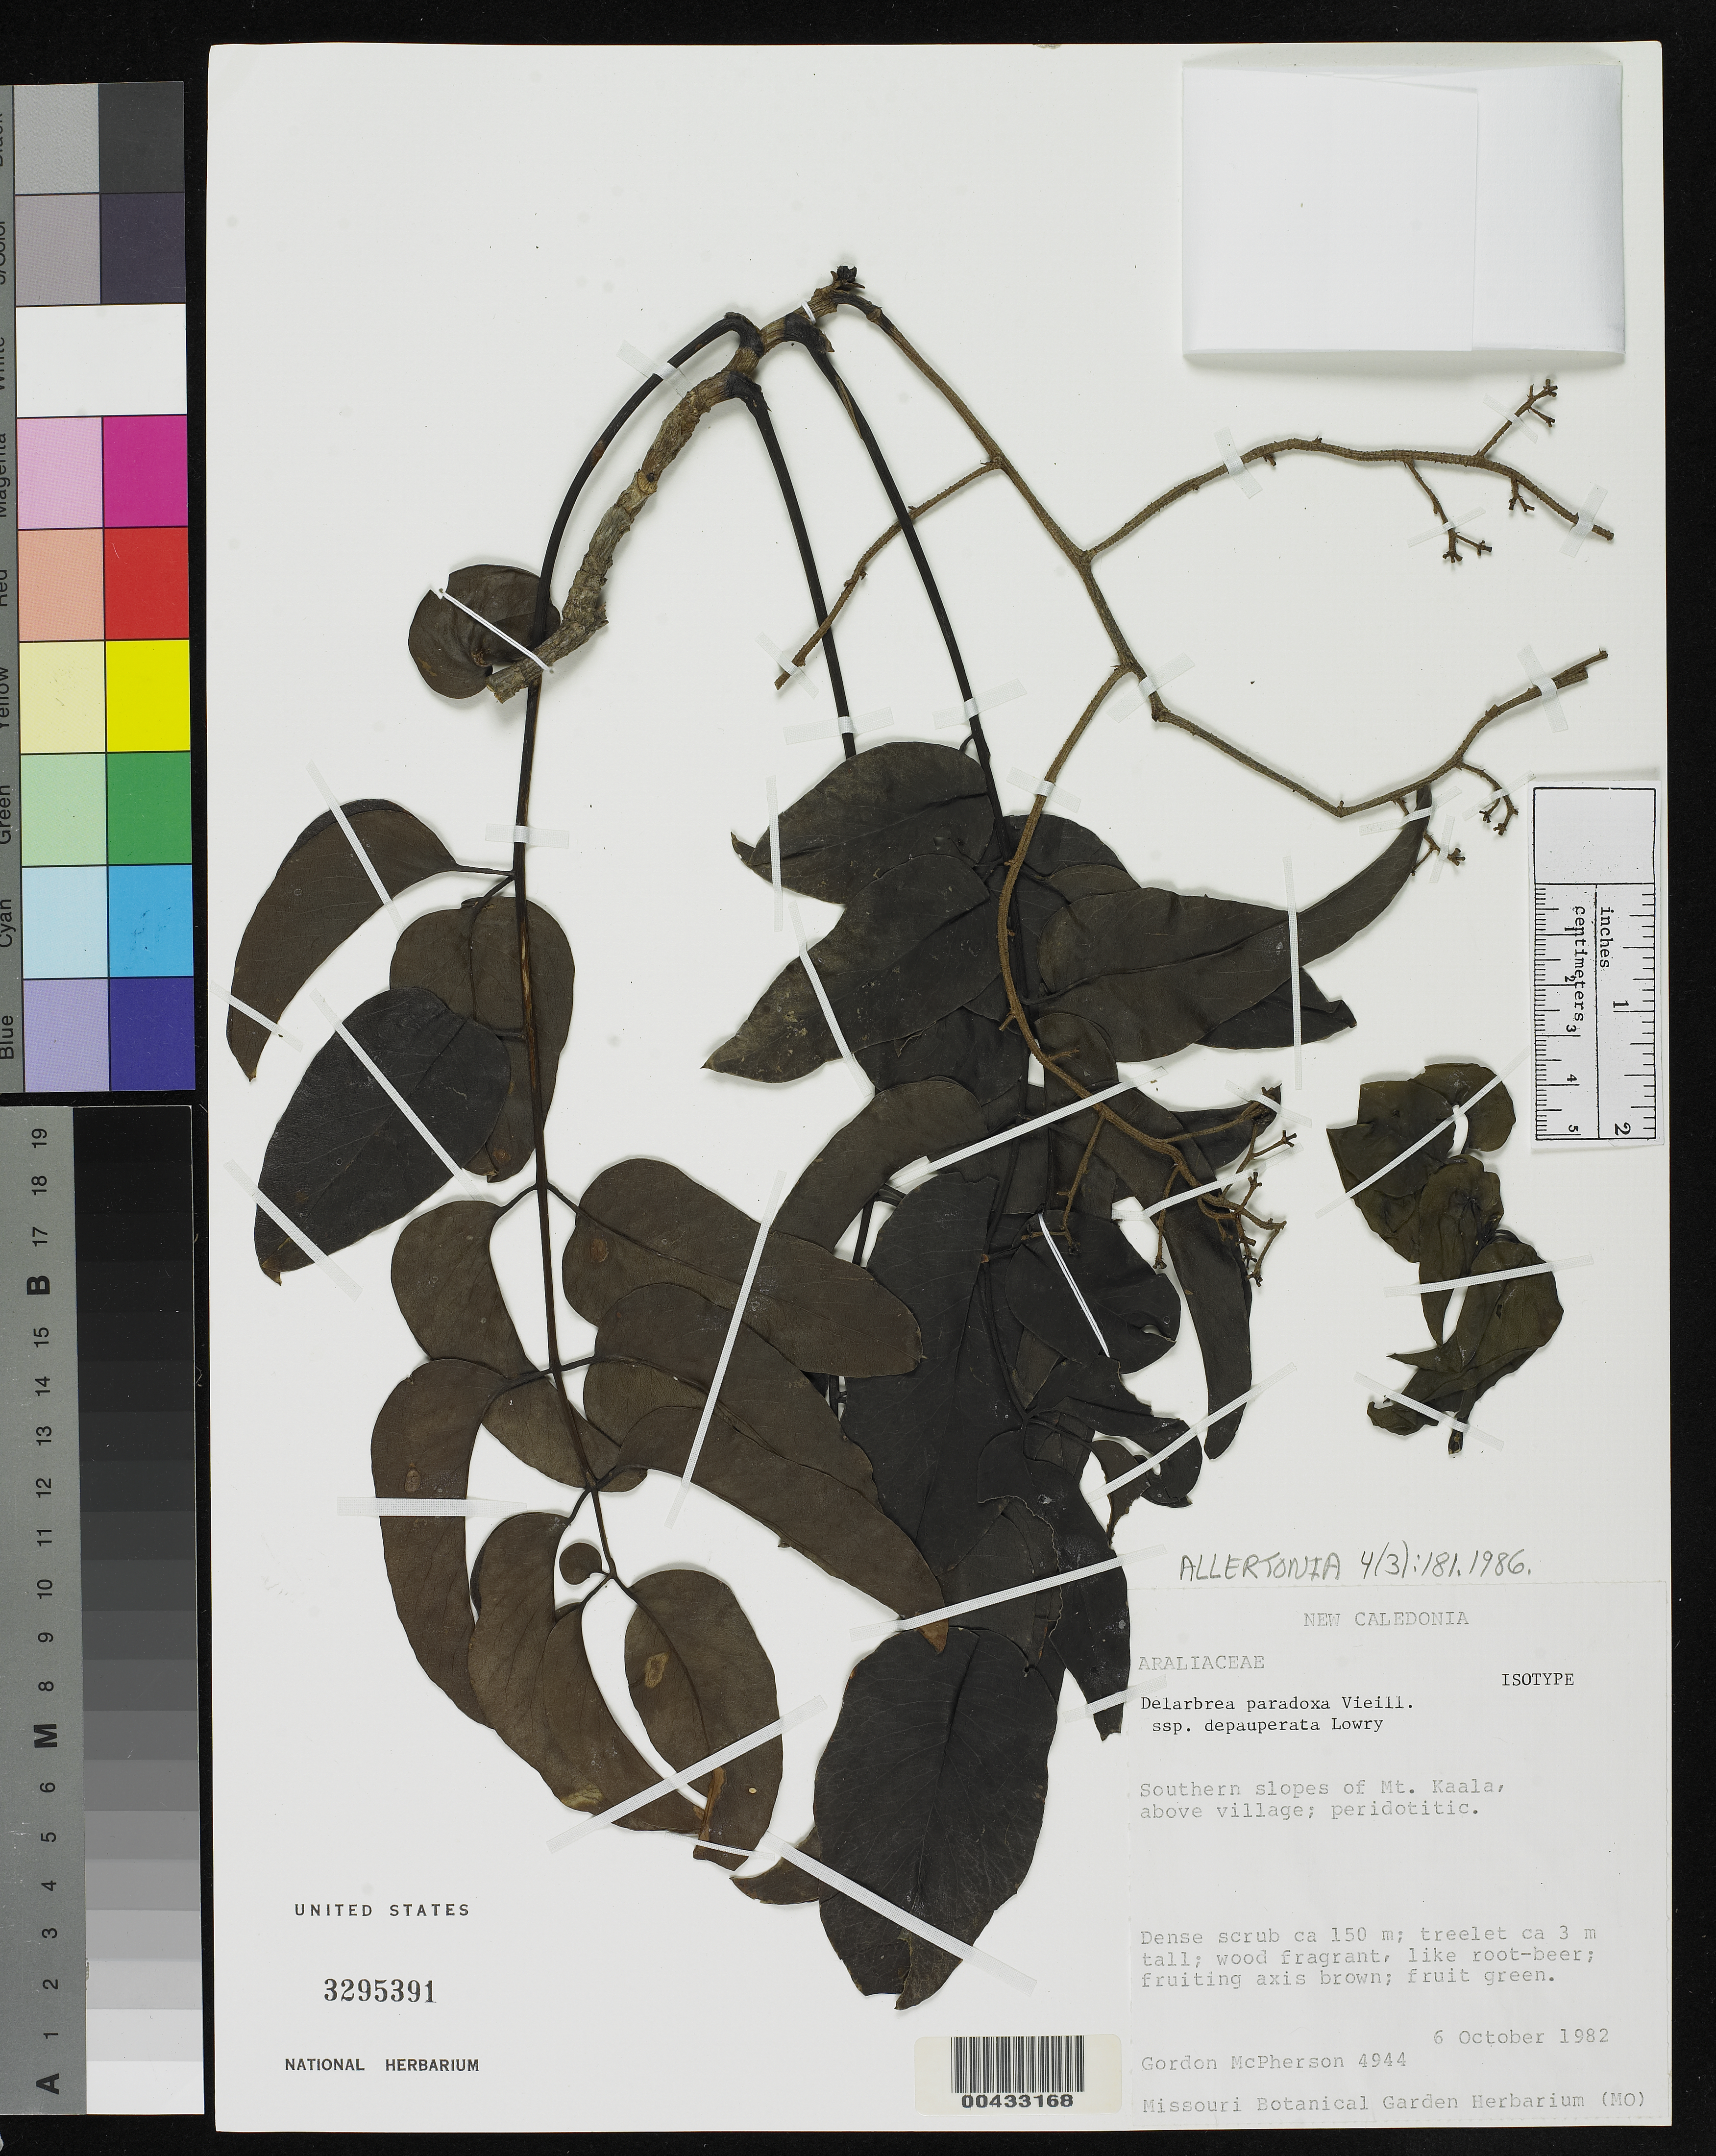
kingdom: Plantae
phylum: Tracheophyta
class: Magnoliopsida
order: Apiales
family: Myodocarpaceae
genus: Delarbrea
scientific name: Delarbrea paradoxa subsp. depauperata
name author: Lowry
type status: Isotype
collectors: G. D. McPherson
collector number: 4944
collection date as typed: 06 Oct 1982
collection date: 1982-10-06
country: New Caledonia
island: New Caledonia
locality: Southern slopes of Mt. Kaala, above village.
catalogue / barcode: US 3295391